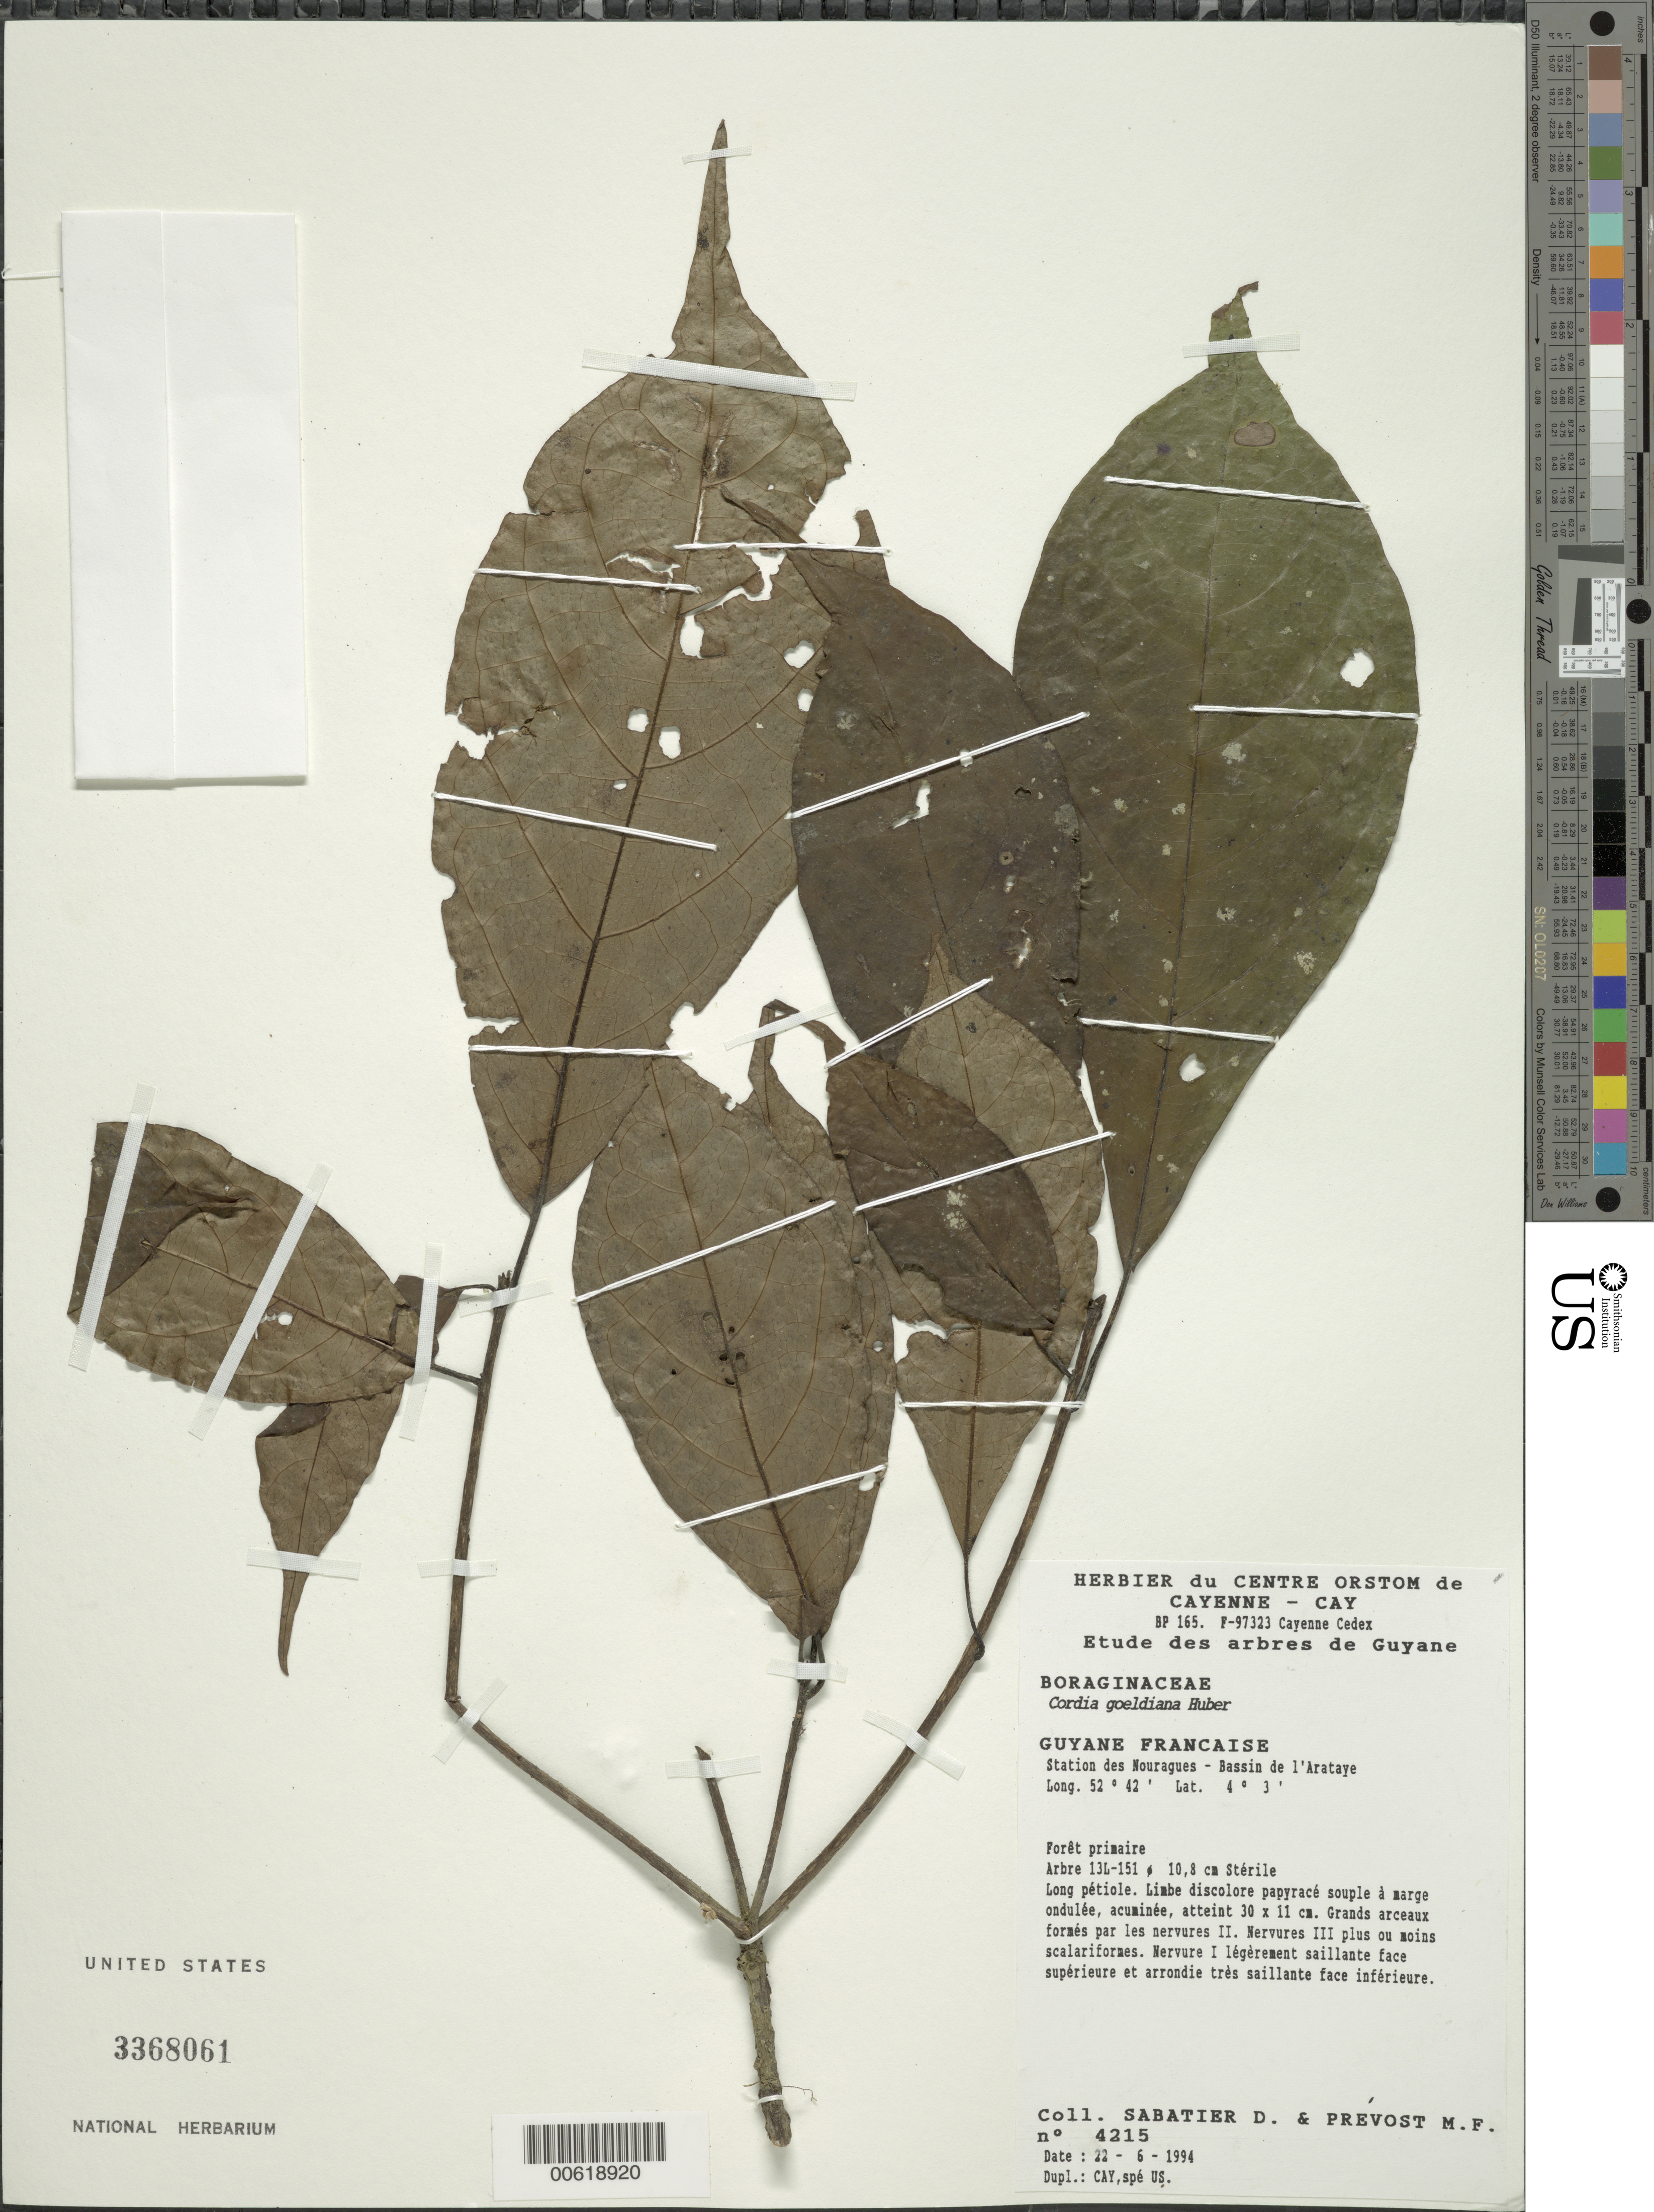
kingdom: Plantae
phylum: Tracheophyta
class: Magnoliopsida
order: Boraginales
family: Cordiaceae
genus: Cordia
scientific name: Cordia goeldiana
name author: Huber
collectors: D. Sabatier & M. Prévost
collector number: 4215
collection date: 1994-06-22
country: French Guiana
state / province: Cayenne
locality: Guyane Francaise. Station des Nouragues - Bassin de l'Arataye.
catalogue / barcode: US 3368061